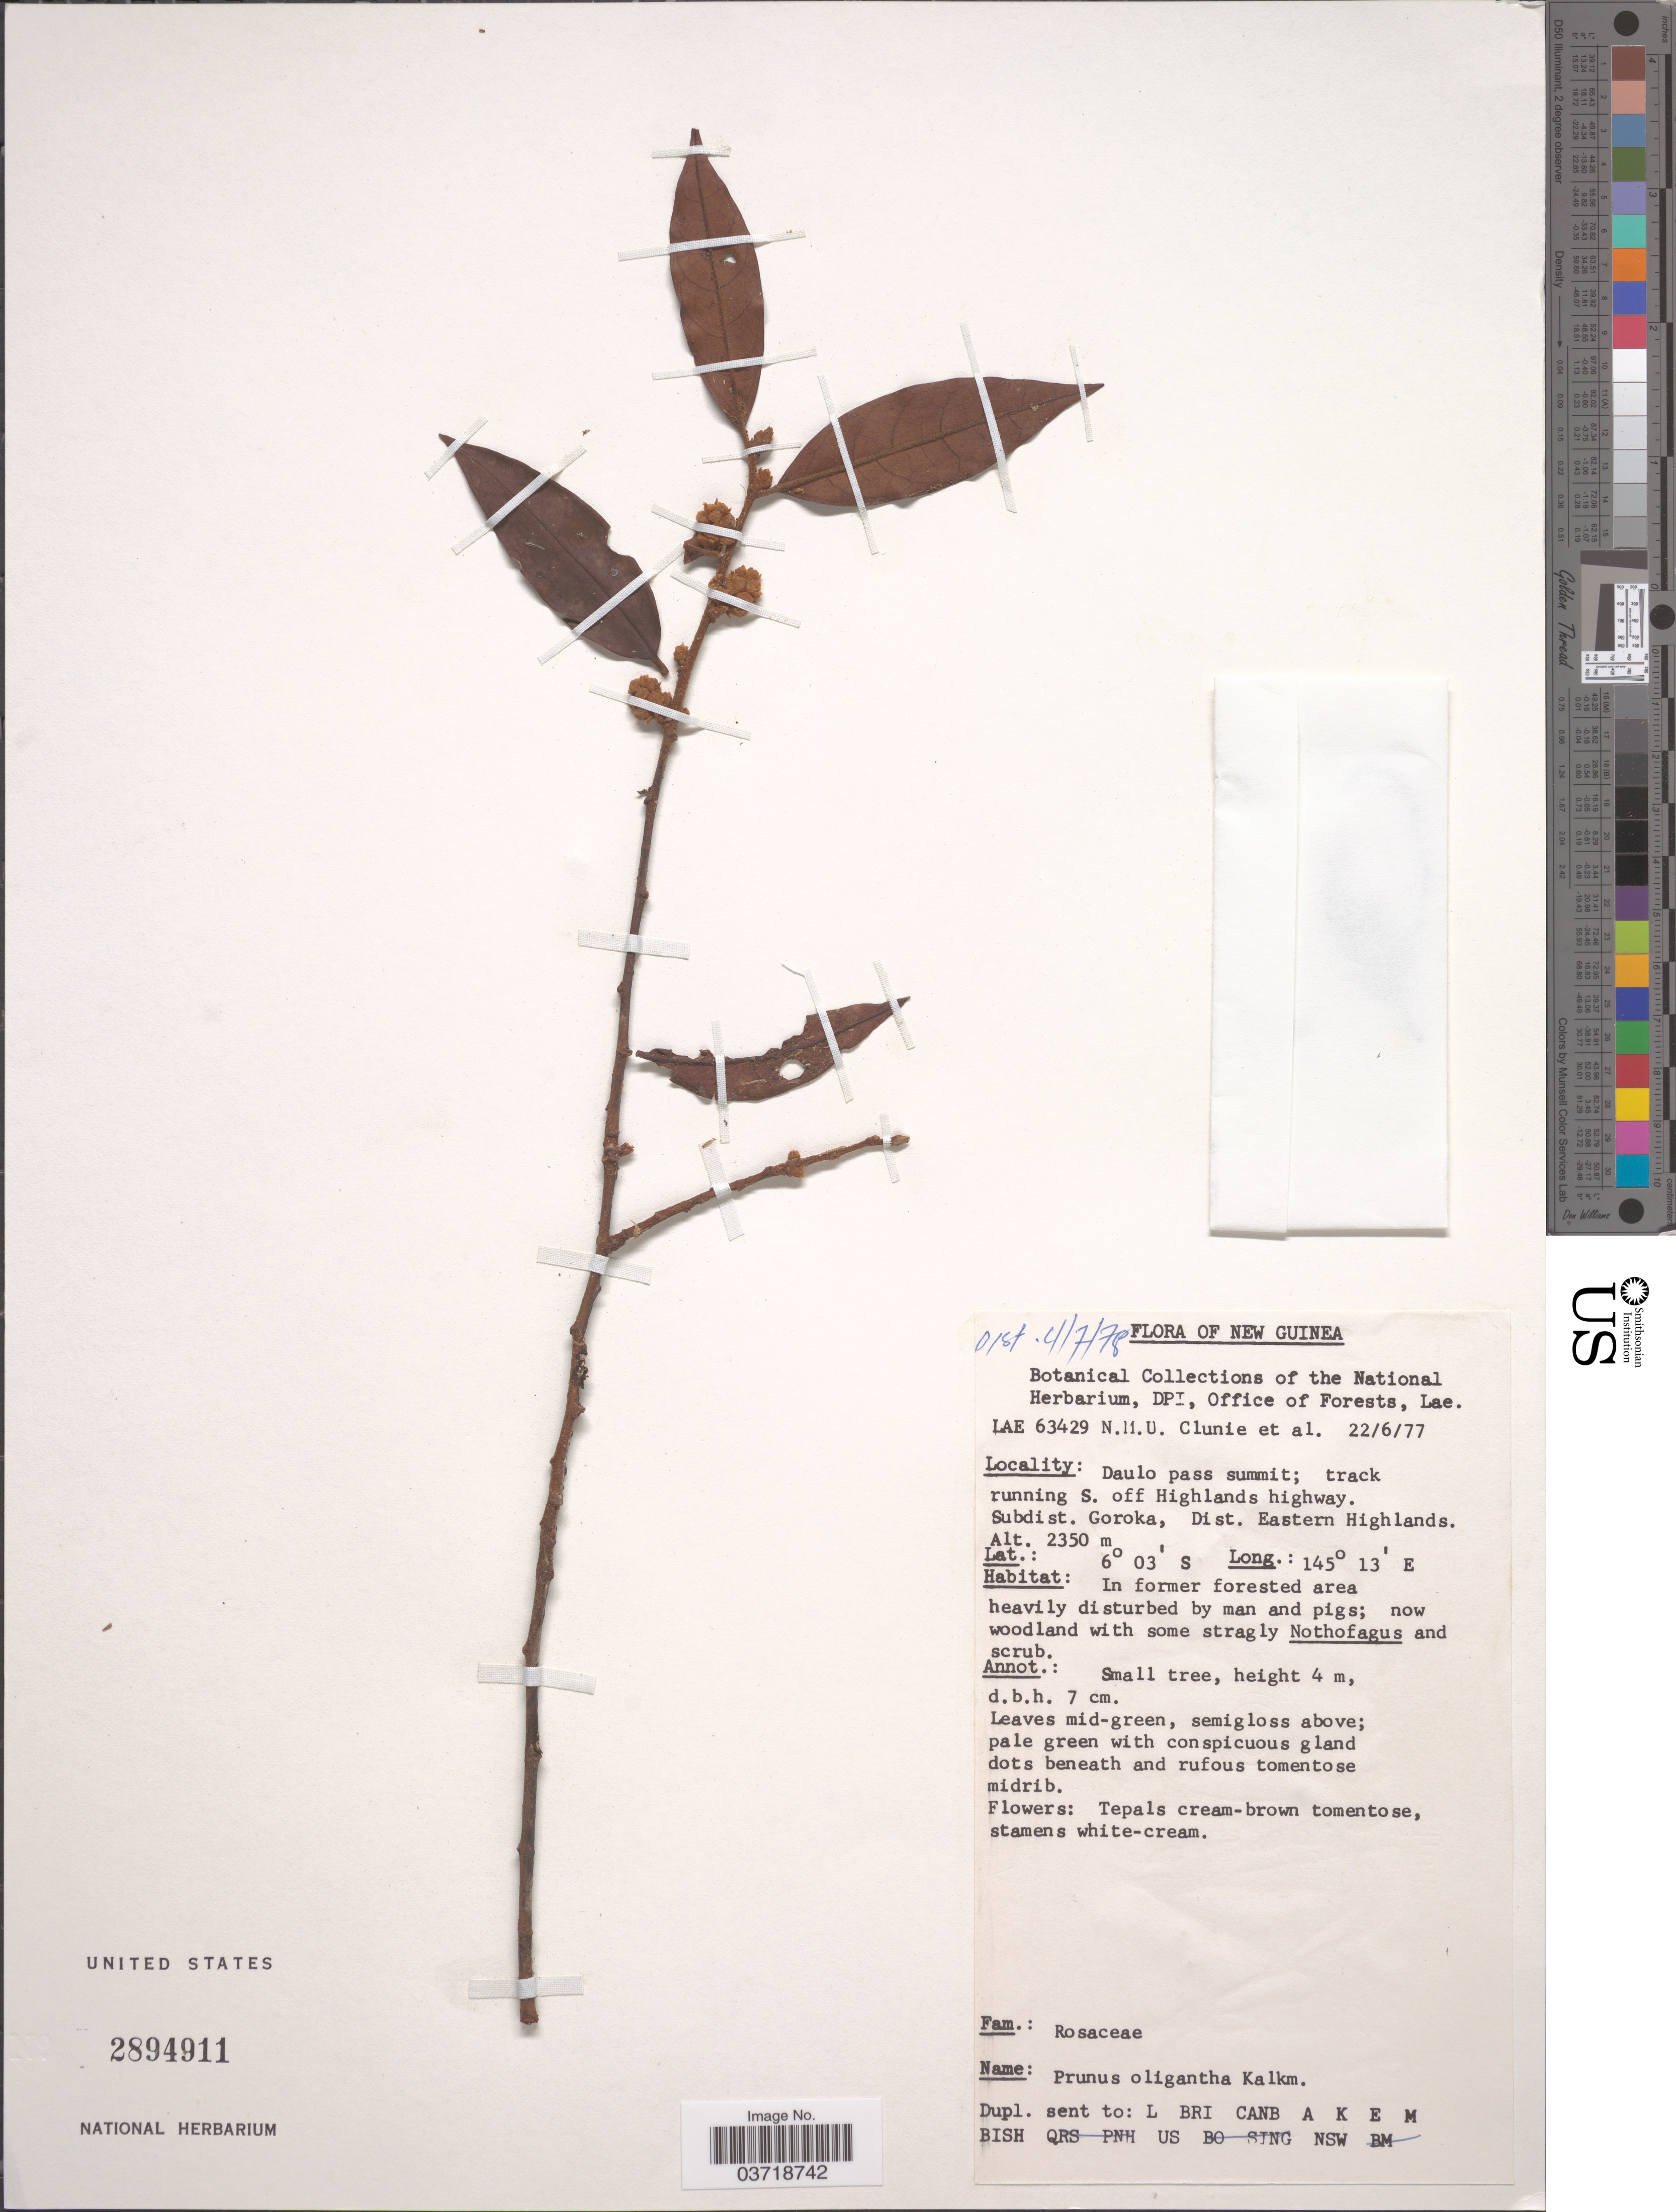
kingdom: Plantae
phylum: Tracheophyta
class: Magnoliopsida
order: Rosales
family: Rosaceae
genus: Prunus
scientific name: Prunus oligantha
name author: Kalkman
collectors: N.M.U. Clunie & et al.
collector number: LAE 63429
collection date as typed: Transcribed d/m/y: 22/6/77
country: Papua New Guinea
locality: New Guinea. Daulo pass summit; track running S. off Highlands Highway. Subdist. Goroka, Dist. Eastern Highlands.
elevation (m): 2350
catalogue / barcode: US 2894911